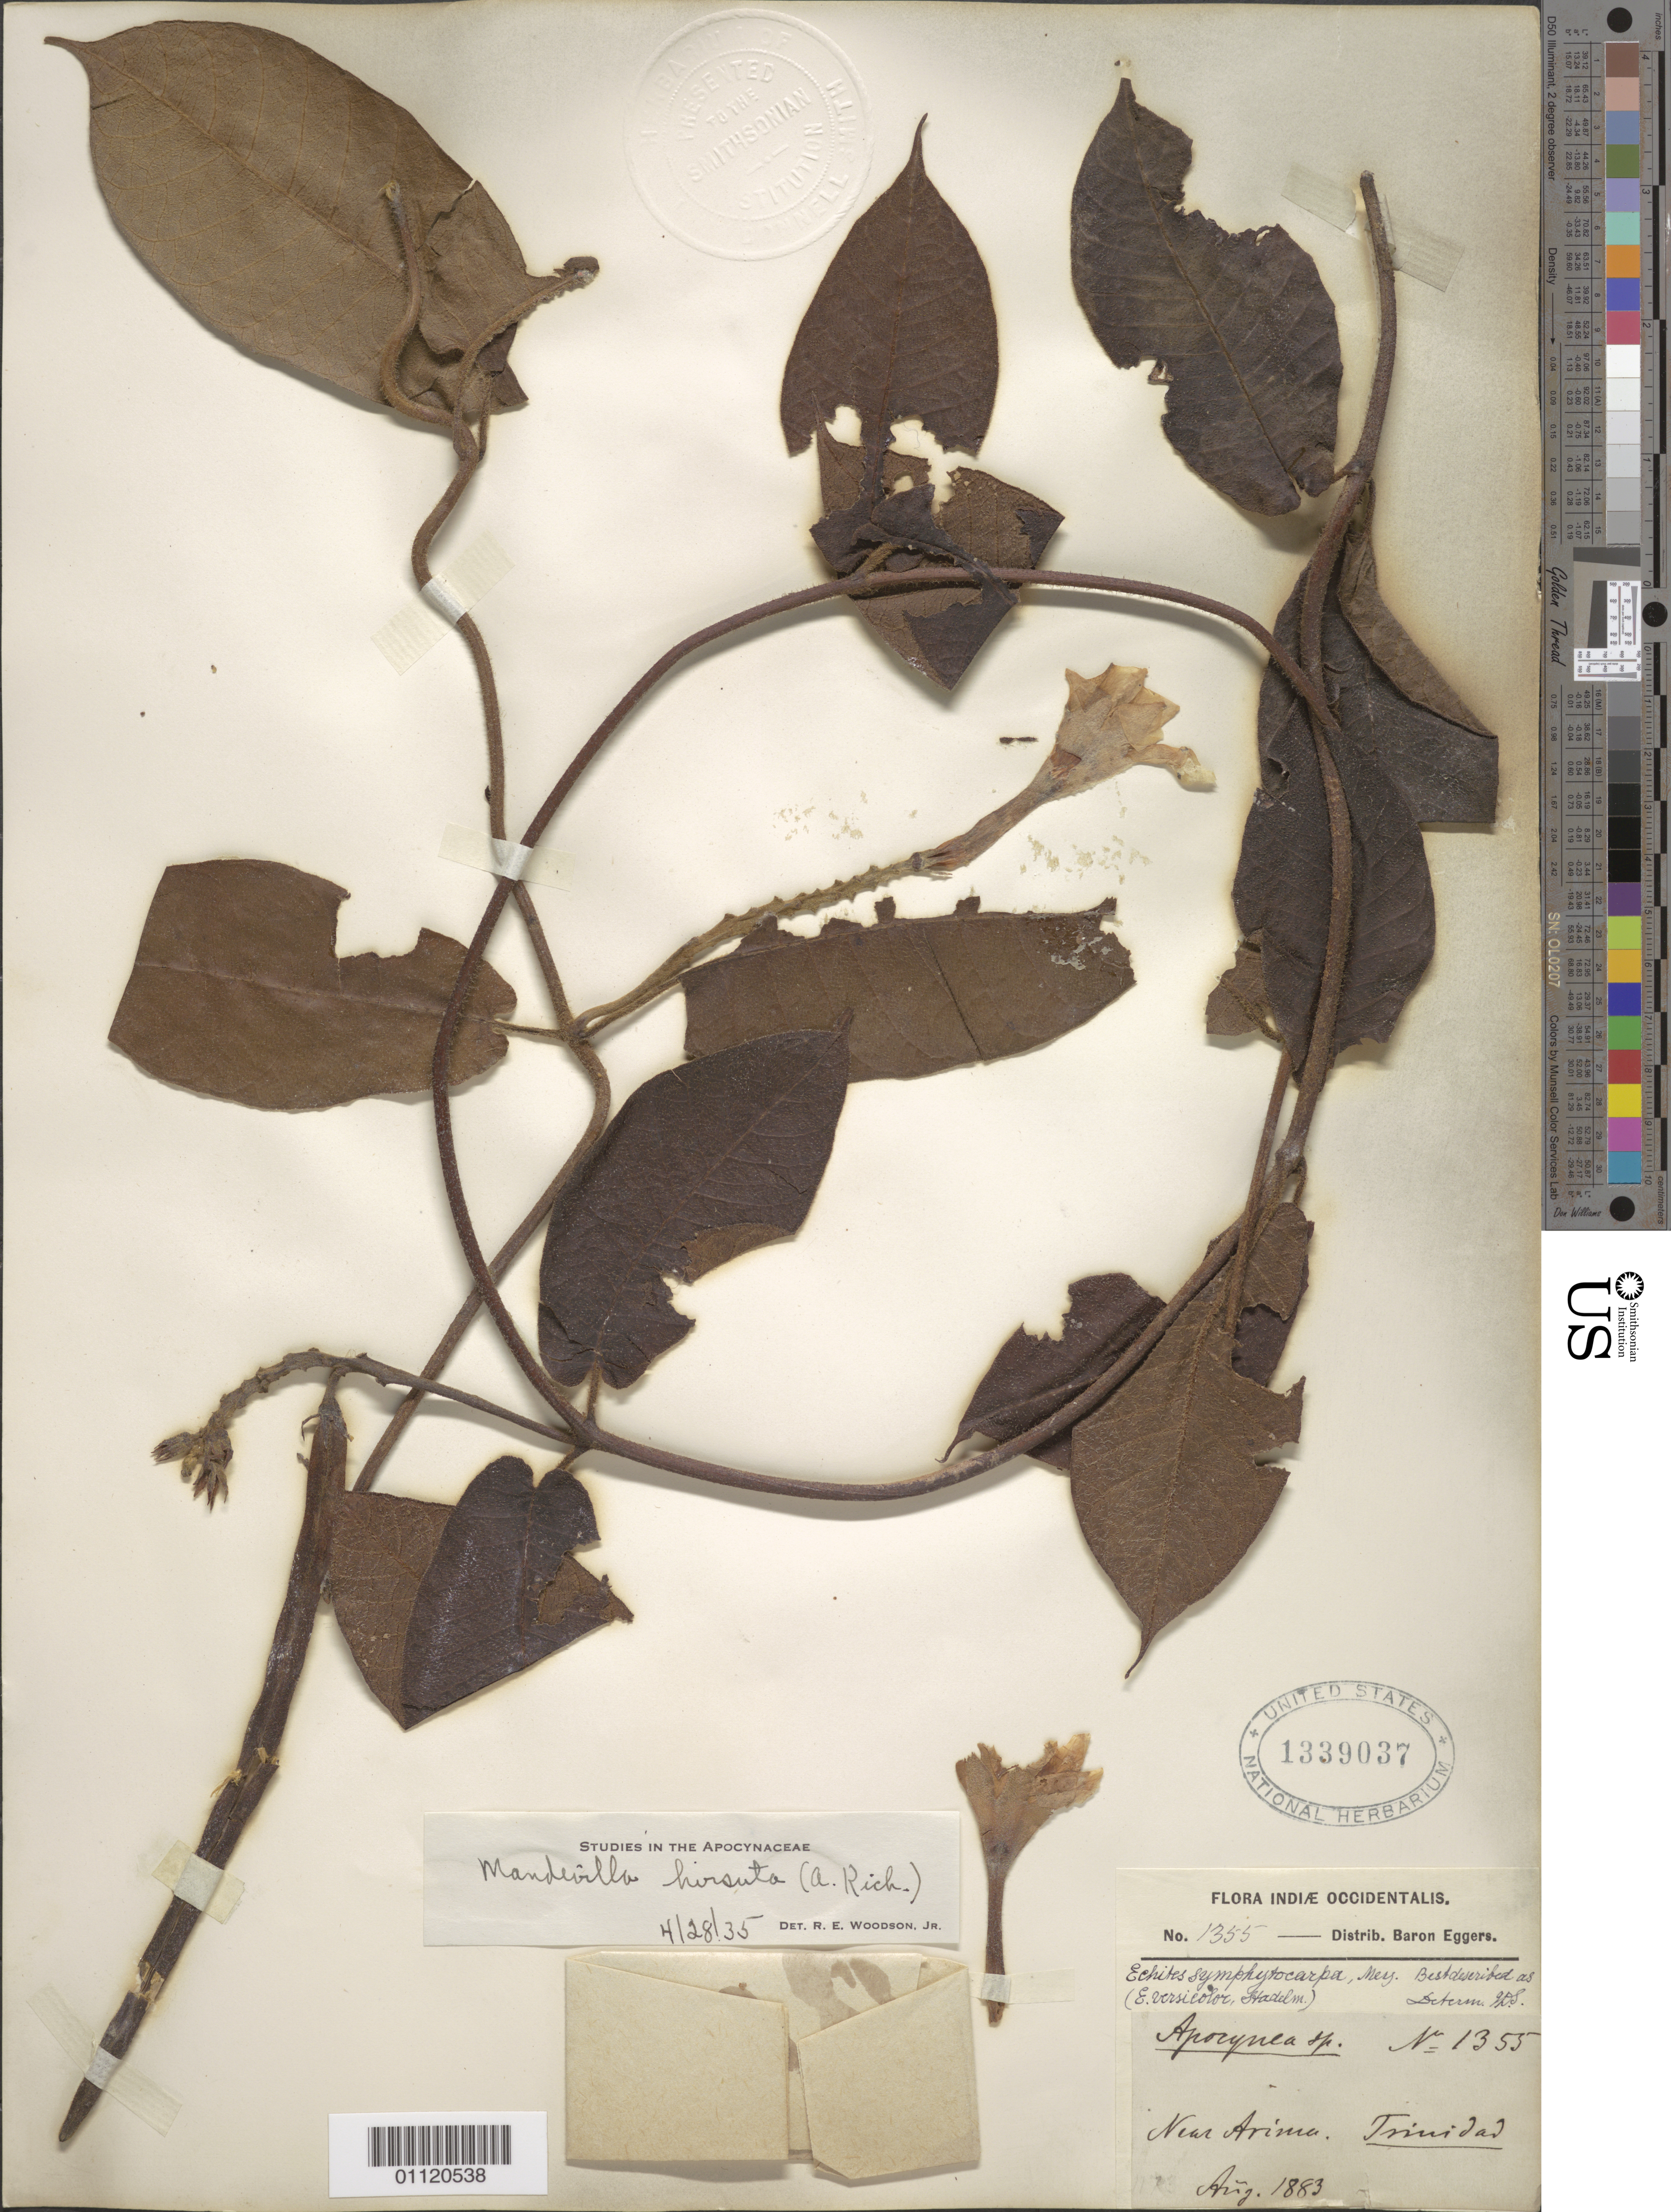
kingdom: Plantae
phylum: Tracheophyta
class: Magnoliopsida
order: Gentianales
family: Apocynaceae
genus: Mandevilla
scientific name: Mandevilla hirsuta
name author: (Rich.) K. Schum.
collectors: H. F. A. von Eggers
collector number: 1355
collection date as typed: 01 Aug 1883 to 31 Aug 1883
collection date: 1883-08-01/1883-08-31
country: Trinidad and Tobago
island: Trinidad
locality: Near Arima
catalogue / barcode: US 1339037